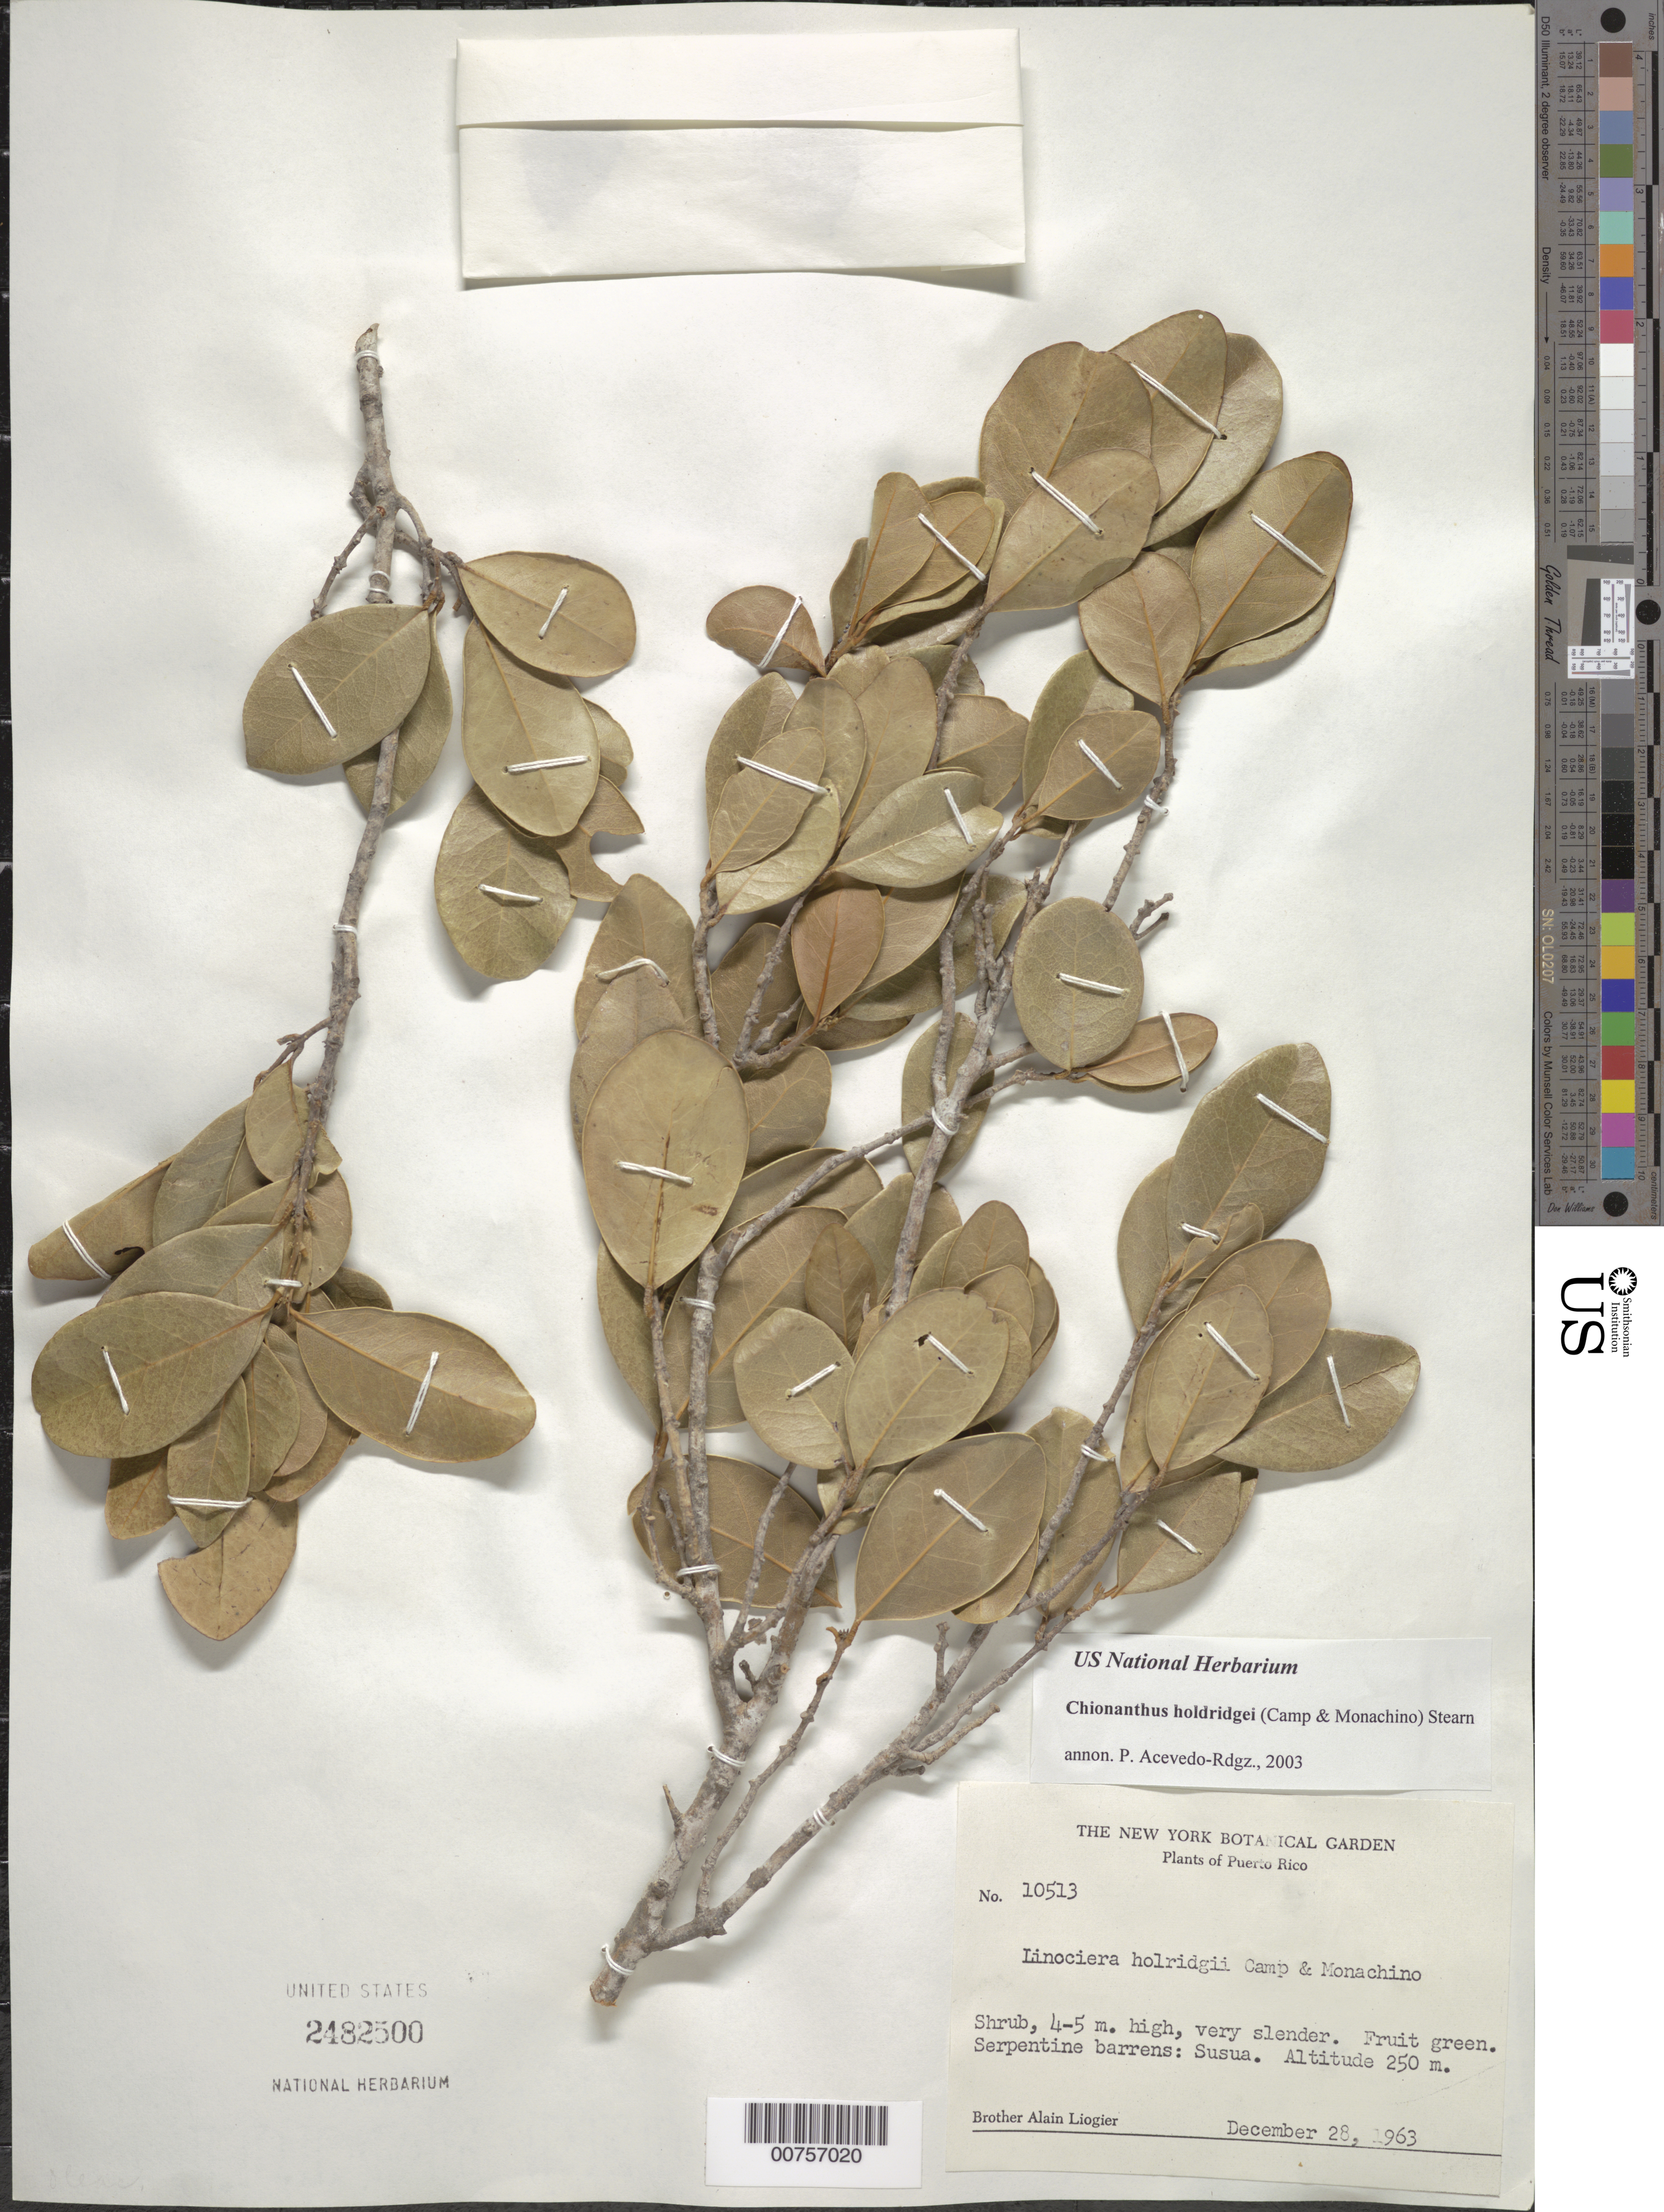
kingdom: Plantae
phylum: Tracheophyta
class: Magnoliopsida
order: Lamiales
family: Oleaceae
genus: Chionanthus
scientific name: Chionanthus holdridgii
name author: (Camp & Monach.) Stearn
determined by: Acevedo-Rodríguez, P., (BOT), Smithsonian Institution - National Museum of Natural History (UNITED STATES)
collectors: A. H. Liogier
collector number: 10513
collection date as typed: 28 Dec 1963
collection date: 1963-12-28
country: Puerto Rico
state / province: Sabana Grande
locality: Susúa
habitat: Serpentine barrens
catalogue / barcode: US 2482500